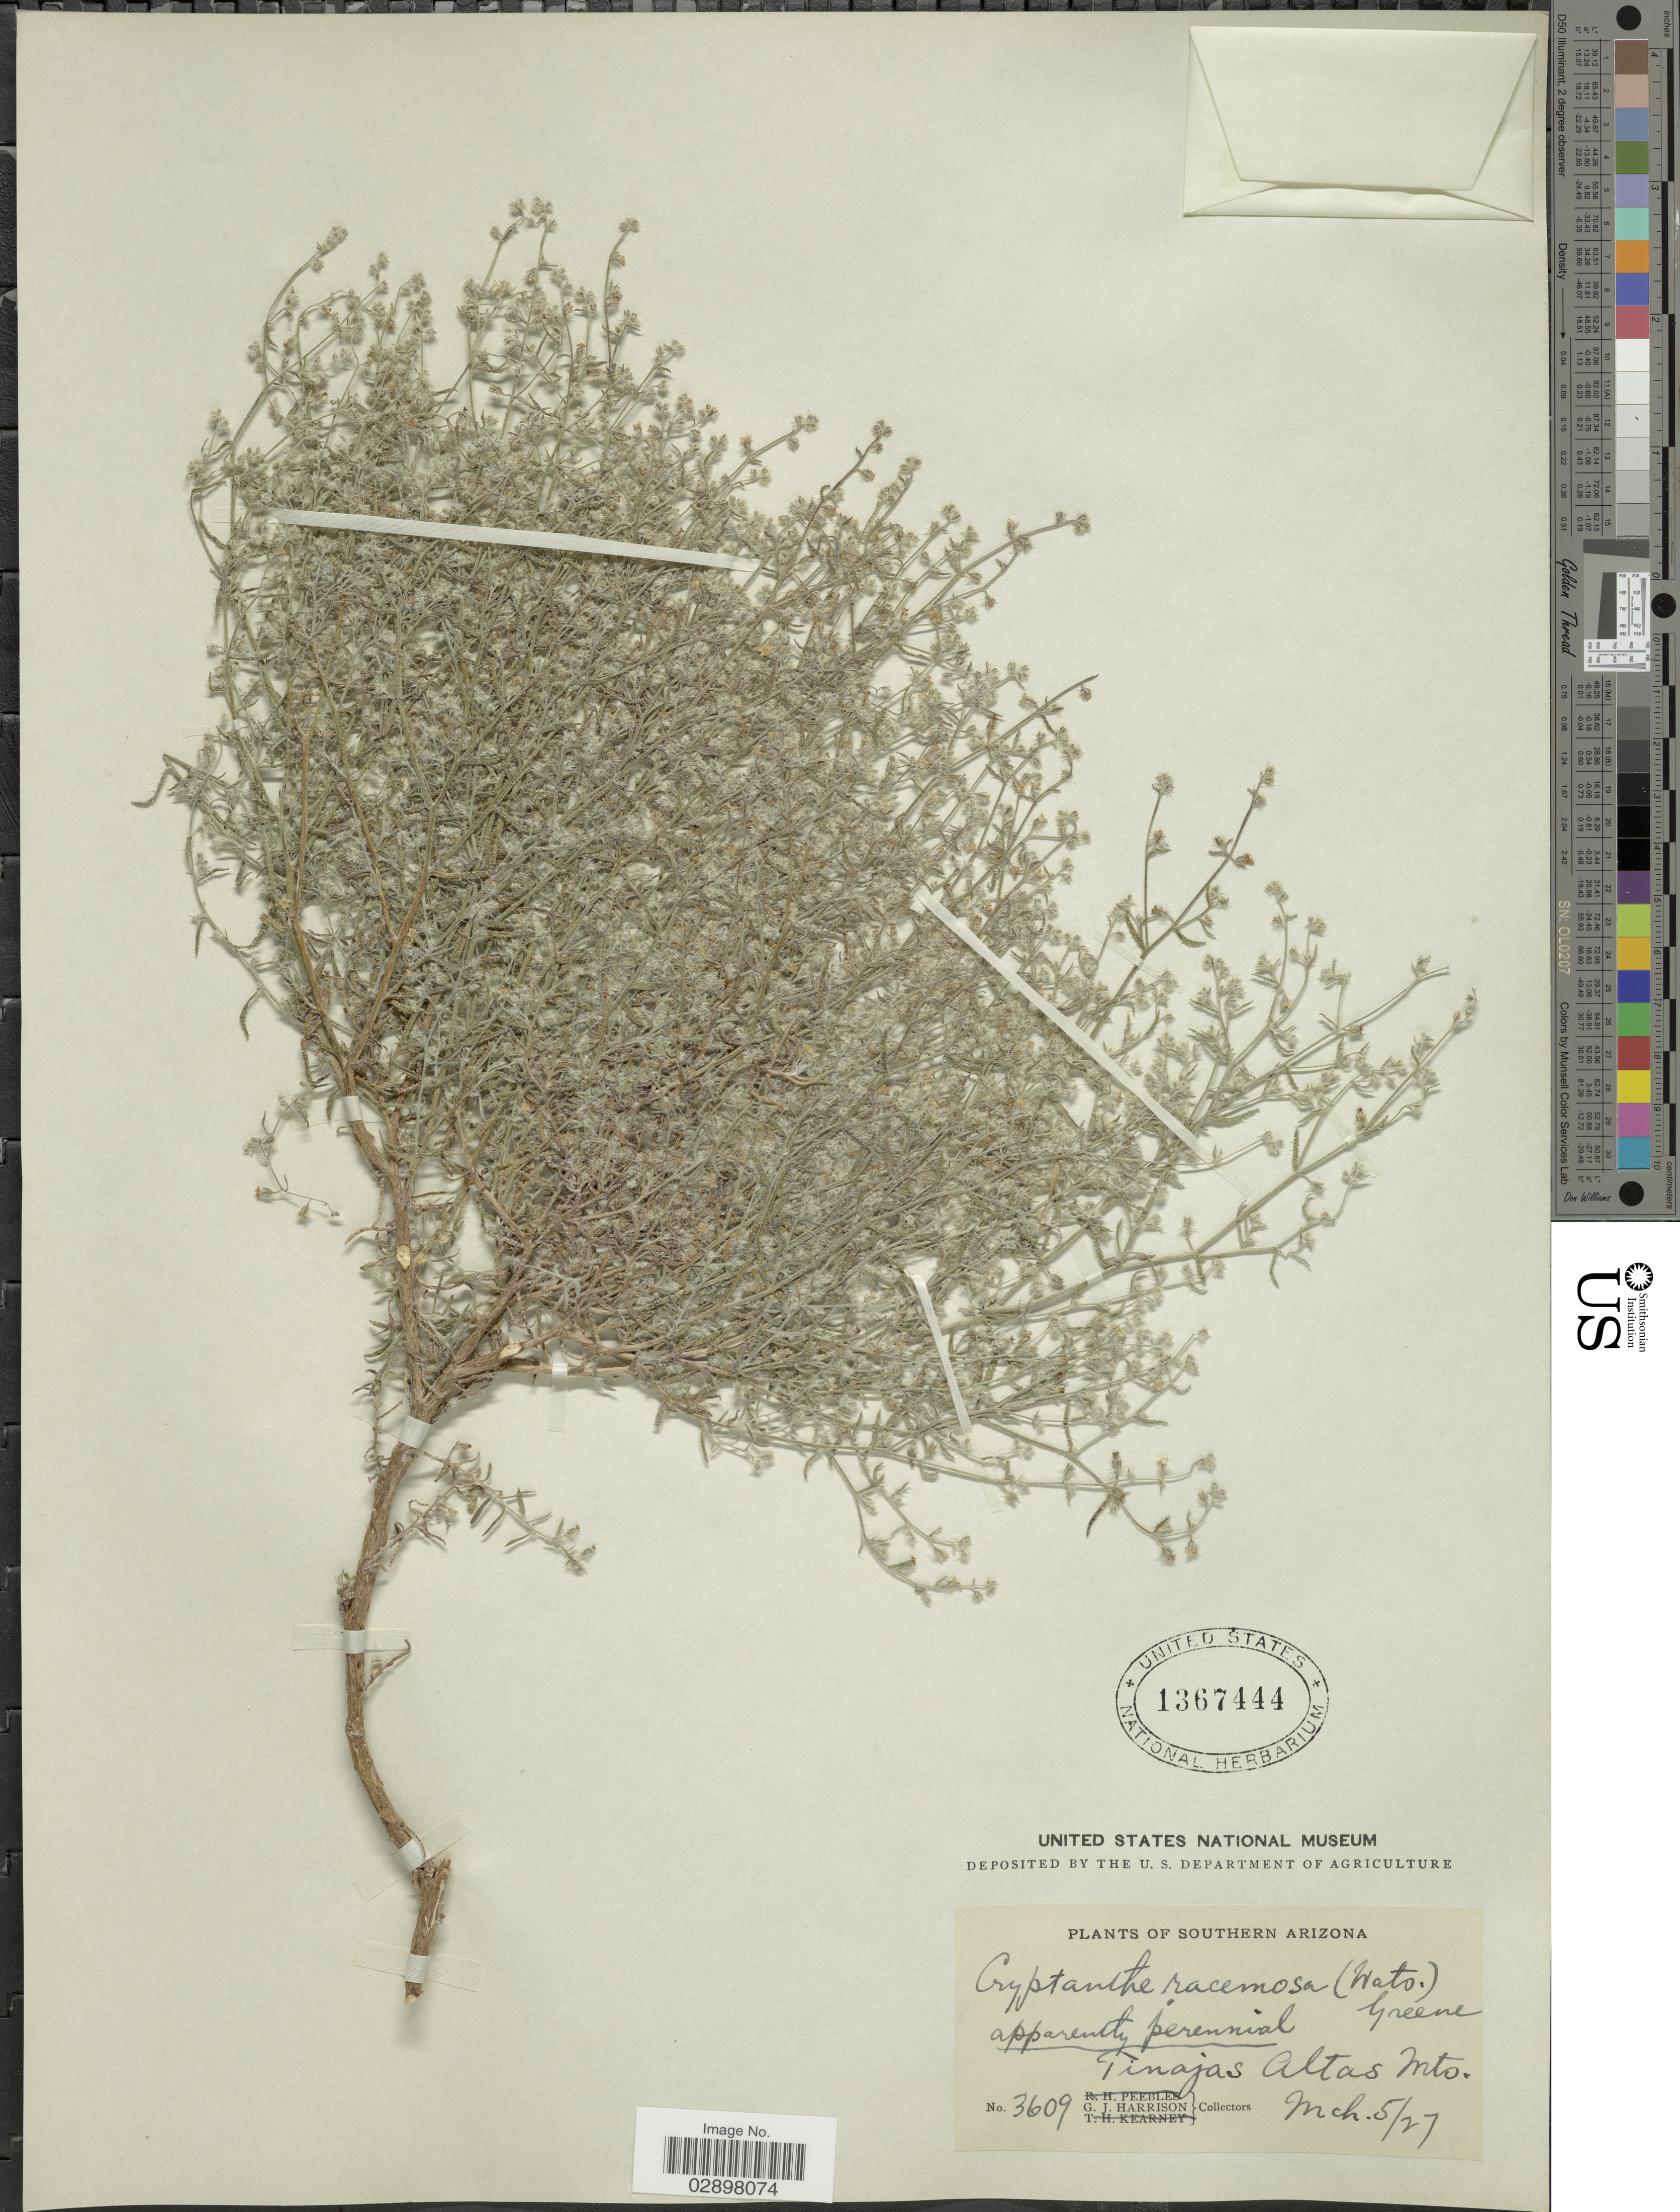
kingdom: Plantae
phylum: Tracheophyta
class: Magnoliopsida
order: Boraginales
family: Boraginaceae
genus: Cryptantha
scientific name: Cryptantha racemosa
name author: (S. Watson) Greene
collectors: G. J. Harrison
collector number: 3609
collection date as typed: Transcribed d/m/y: 5/3/27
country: United States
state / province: Arizona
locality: Southern Arziona, Tinajas Altas Mts.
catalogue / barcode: US 1367444